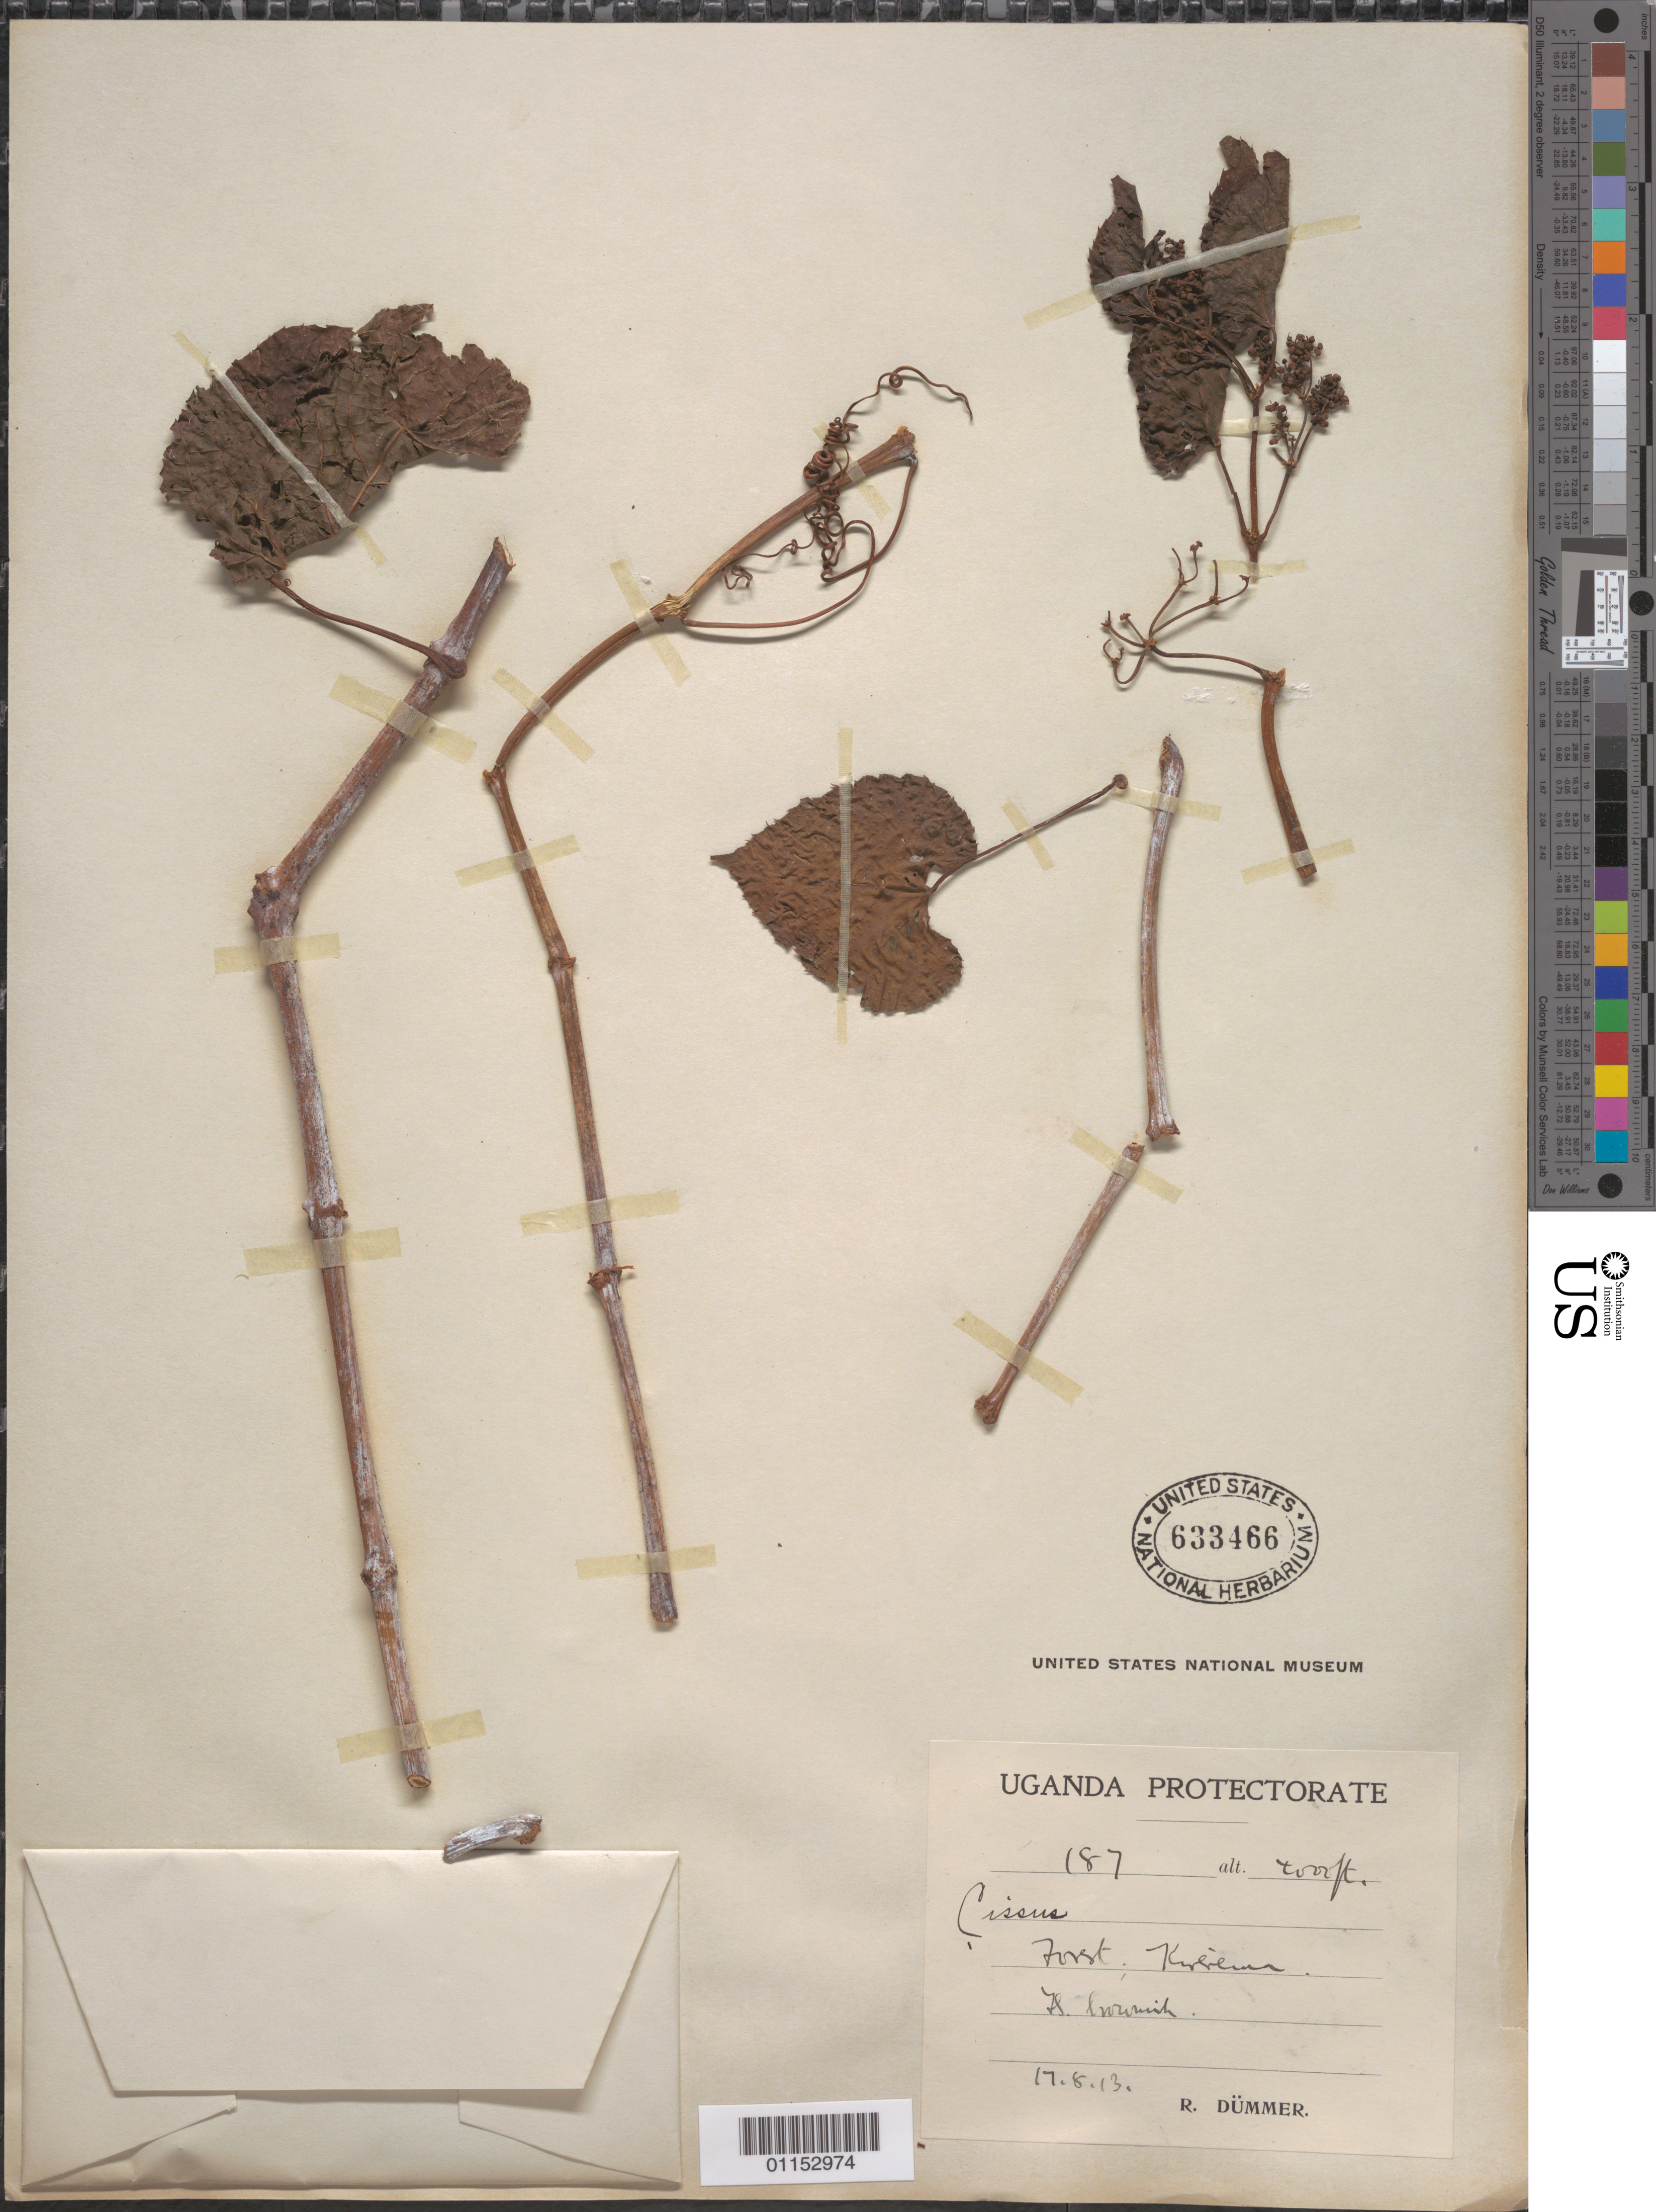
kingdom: Plantae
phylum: Tracheophyta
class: Magnoliopsida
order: Vitales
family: Vitaceae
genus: Cissus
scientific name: Cissus sp.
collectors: R. A. Dümmer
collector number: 187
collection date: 1913-08-17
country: Uganda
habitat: Forest.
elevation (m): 1219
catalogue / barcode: US 633466